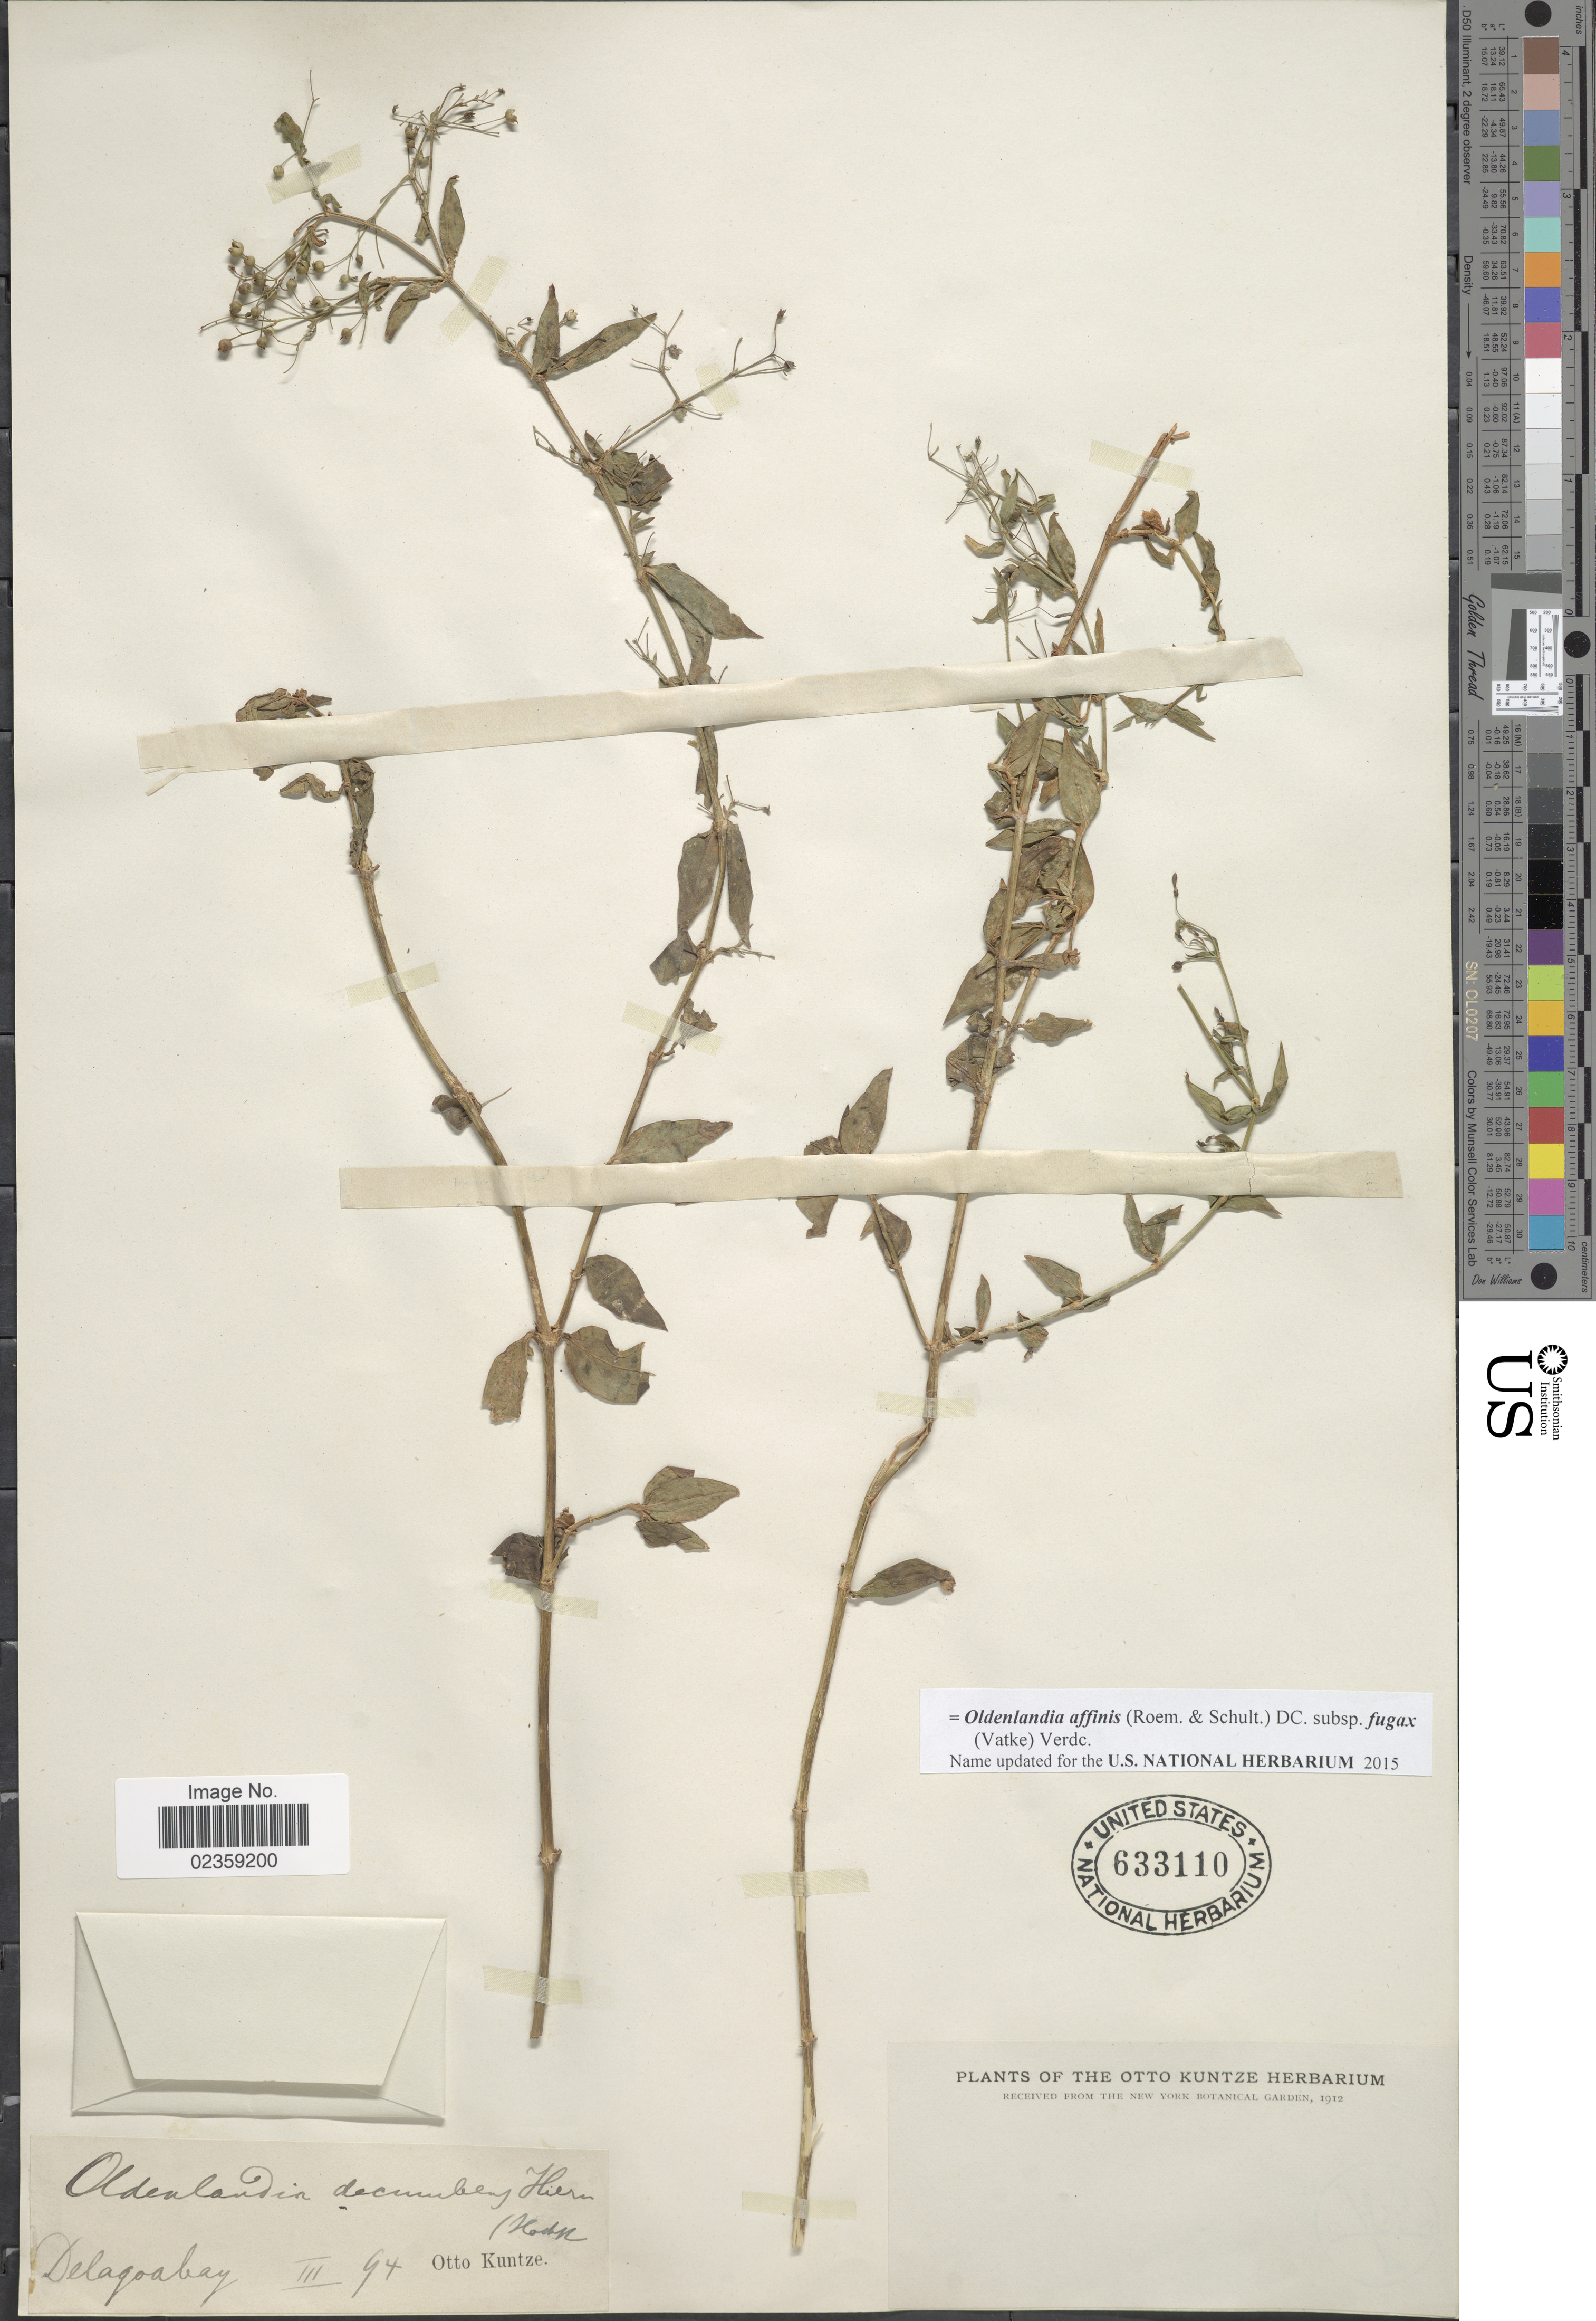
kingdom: Plantae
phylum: Tracheophyta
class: Magnoliopsida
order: Gentianales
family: Rubiaceae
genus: Oldenlandia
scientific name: Oldenlandia affinis subsp. fugax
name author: (Vatke) Verdc.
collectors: C.E.O. Kuntze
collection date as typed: Transcribed d/m/y: /3/94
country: Mozambique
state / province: Maputo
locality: Delagoa bay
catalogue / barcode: US 633110